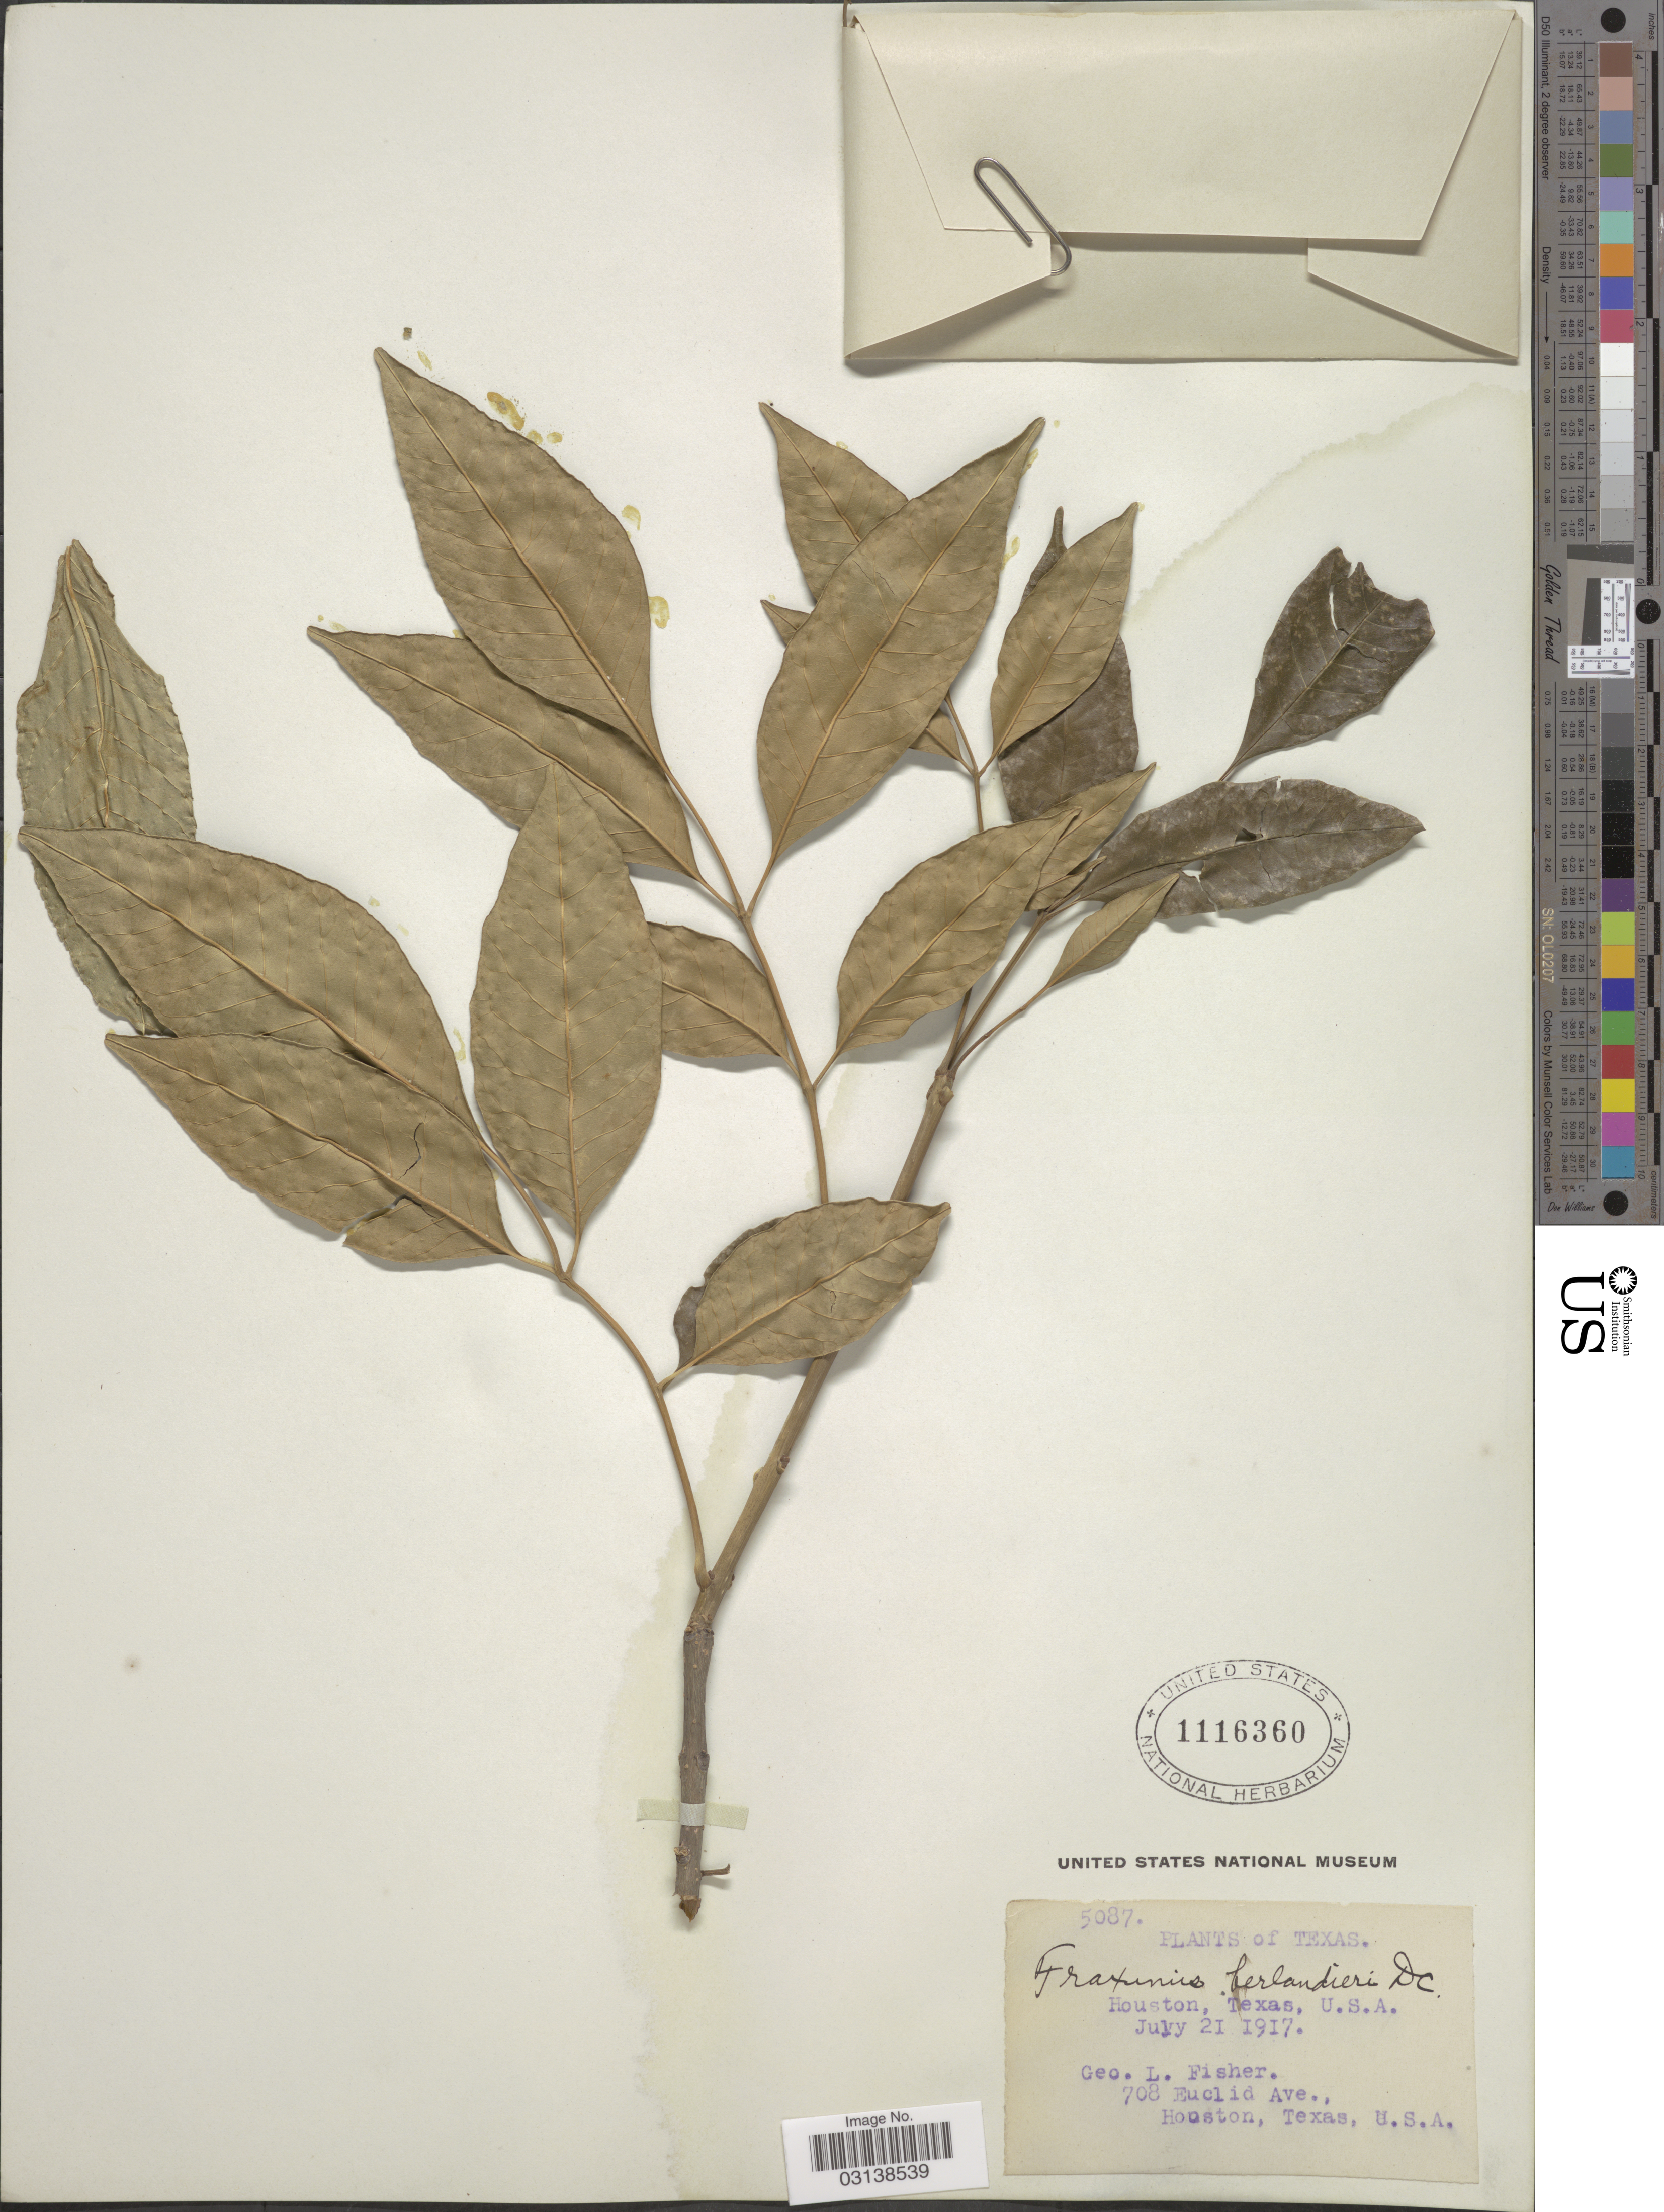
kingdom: Plantae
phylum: Tracheophyta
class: Magnoliopsida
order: Lamiales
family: Oleaceae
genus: Fraxinus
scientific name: Fraxinus berlandieriana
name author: A. DC.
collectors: G. L. Fisher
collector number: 5087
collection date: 1917-07-21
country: United States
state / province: Texas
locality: Houston.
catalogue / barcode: US 1116360